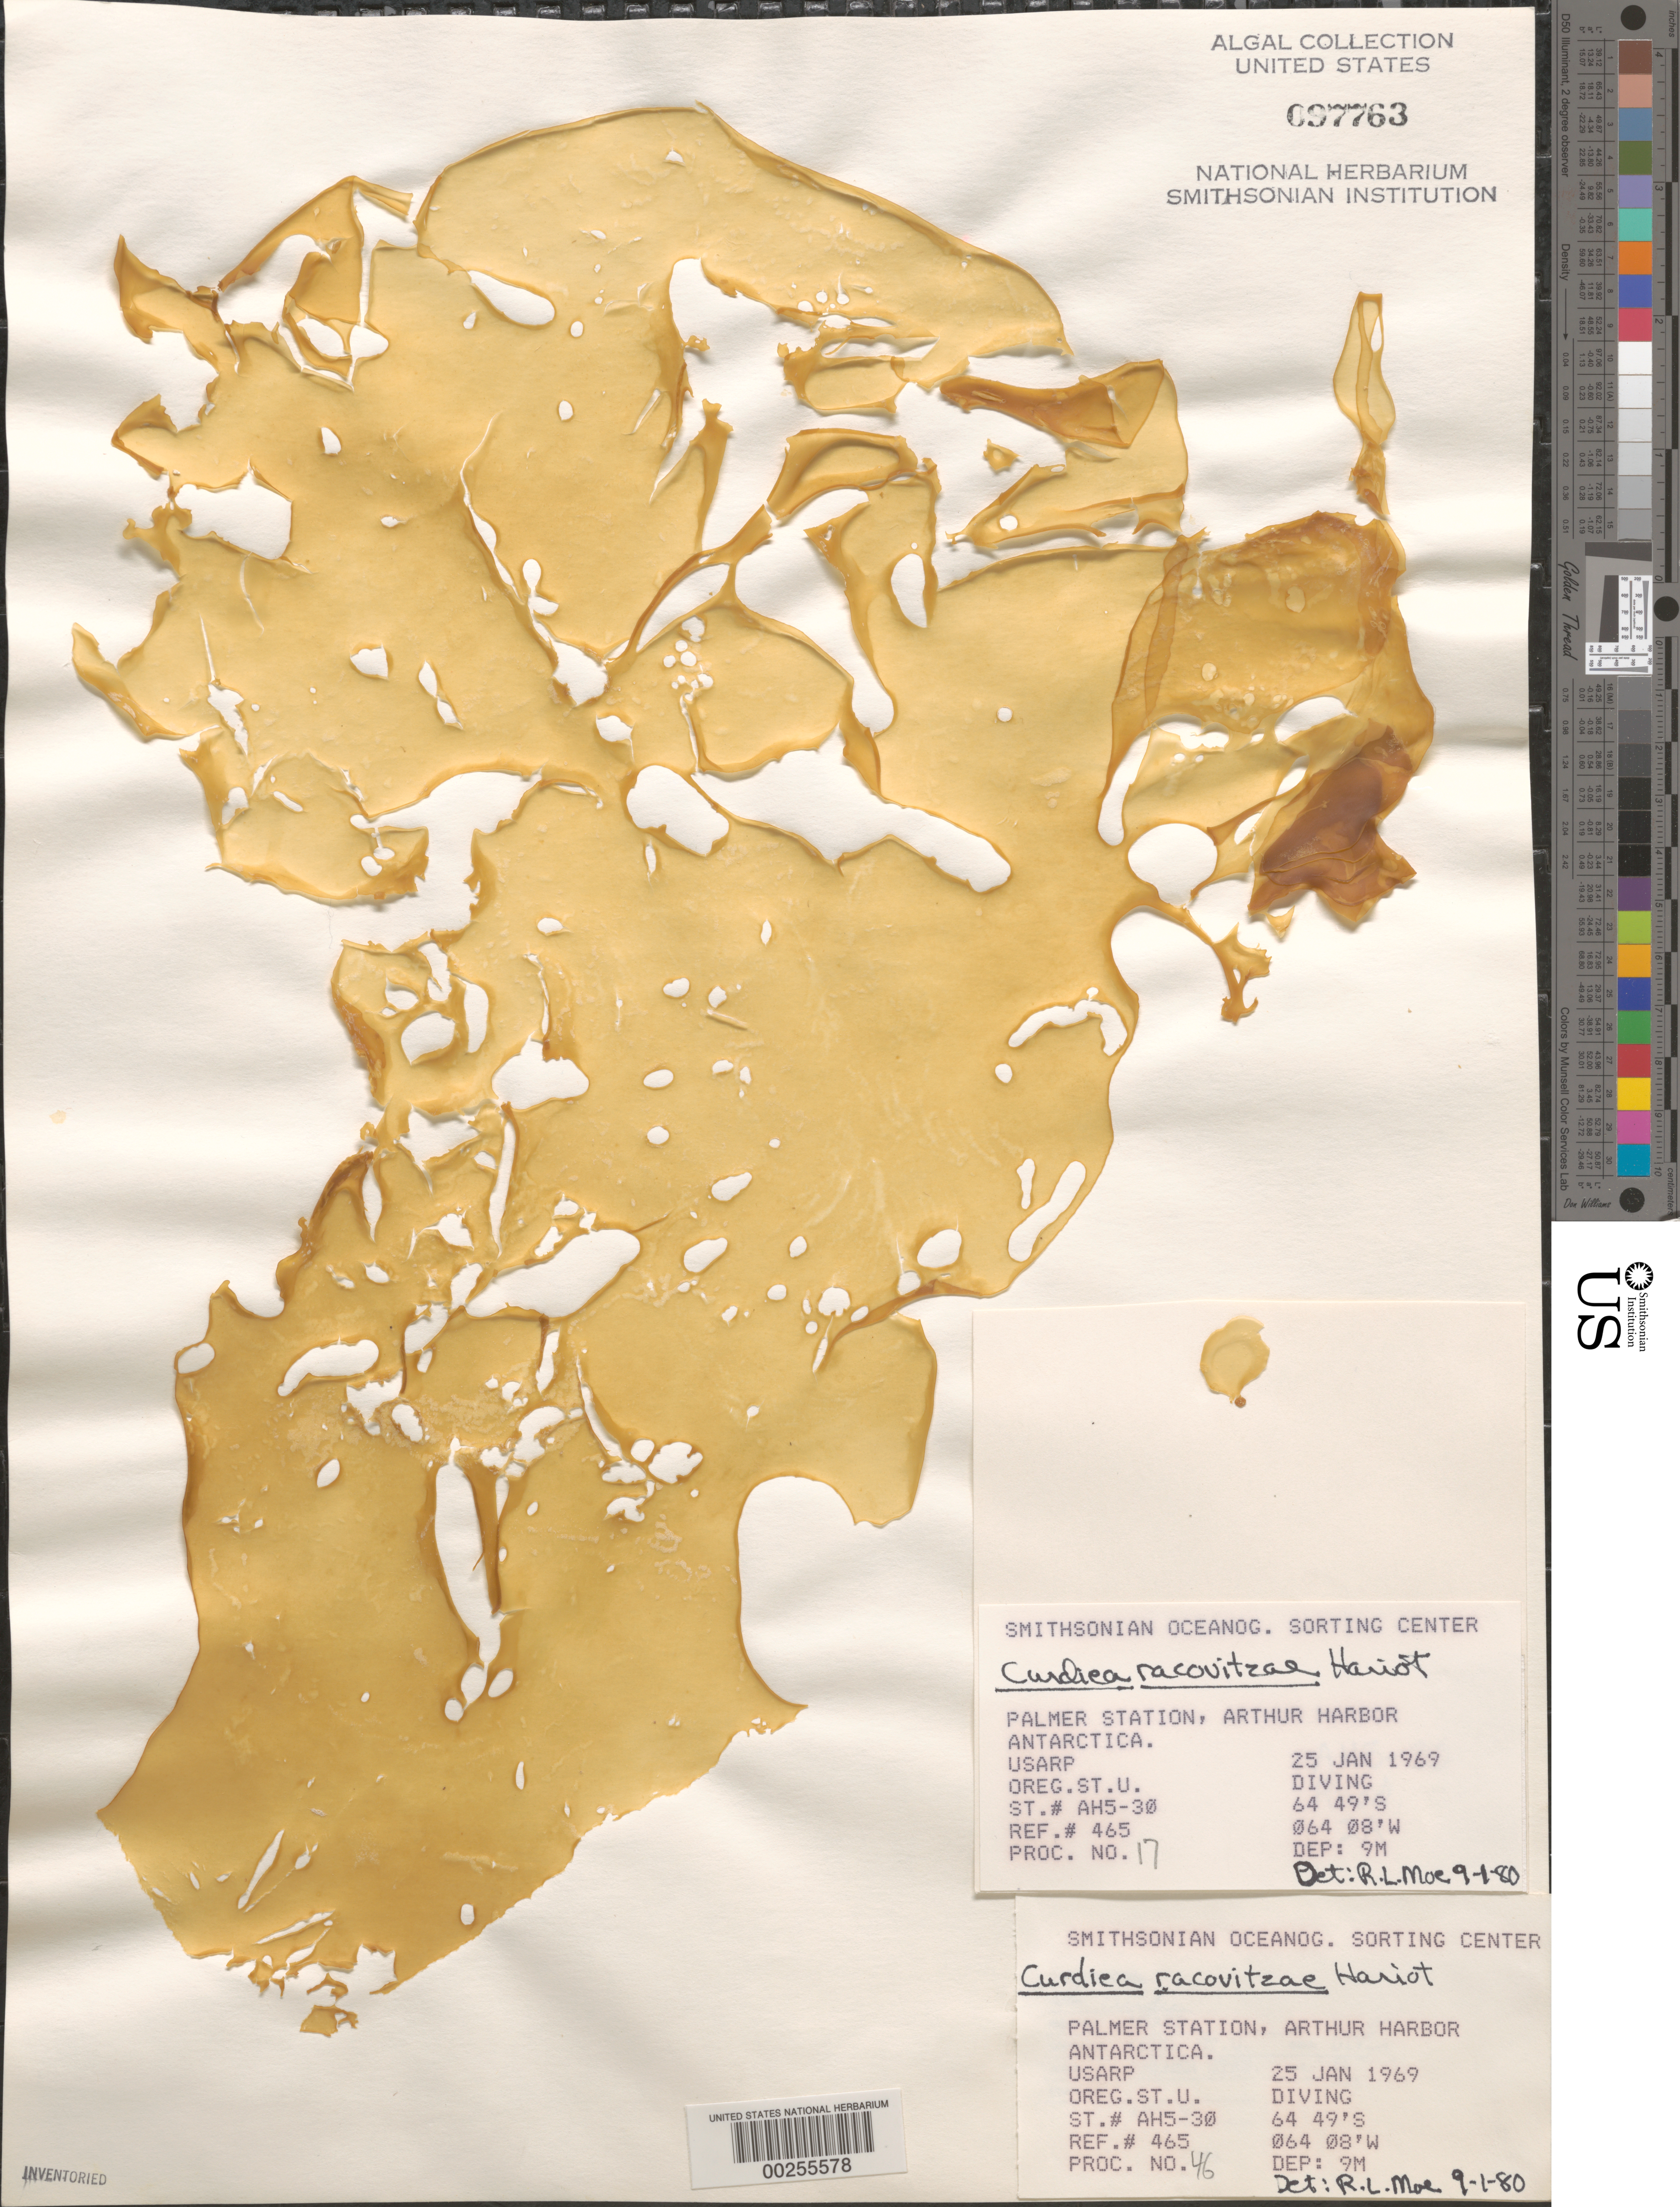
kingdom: Plantae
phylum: Rhodophyta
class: Florideophyceae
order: Gracilariales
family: Gracilariaceae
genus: Curdiea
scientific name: Curdiea racovitzae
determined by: Moe, R. L.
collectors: Oregon State University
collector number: Station Ah5-30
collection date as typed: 25 Jan 1969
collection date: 1969-01-25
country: Antarctica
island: Anvers Island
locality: Palmer Station, Arthur Harbor, Antarctic Peninsula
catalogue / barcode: US 97763